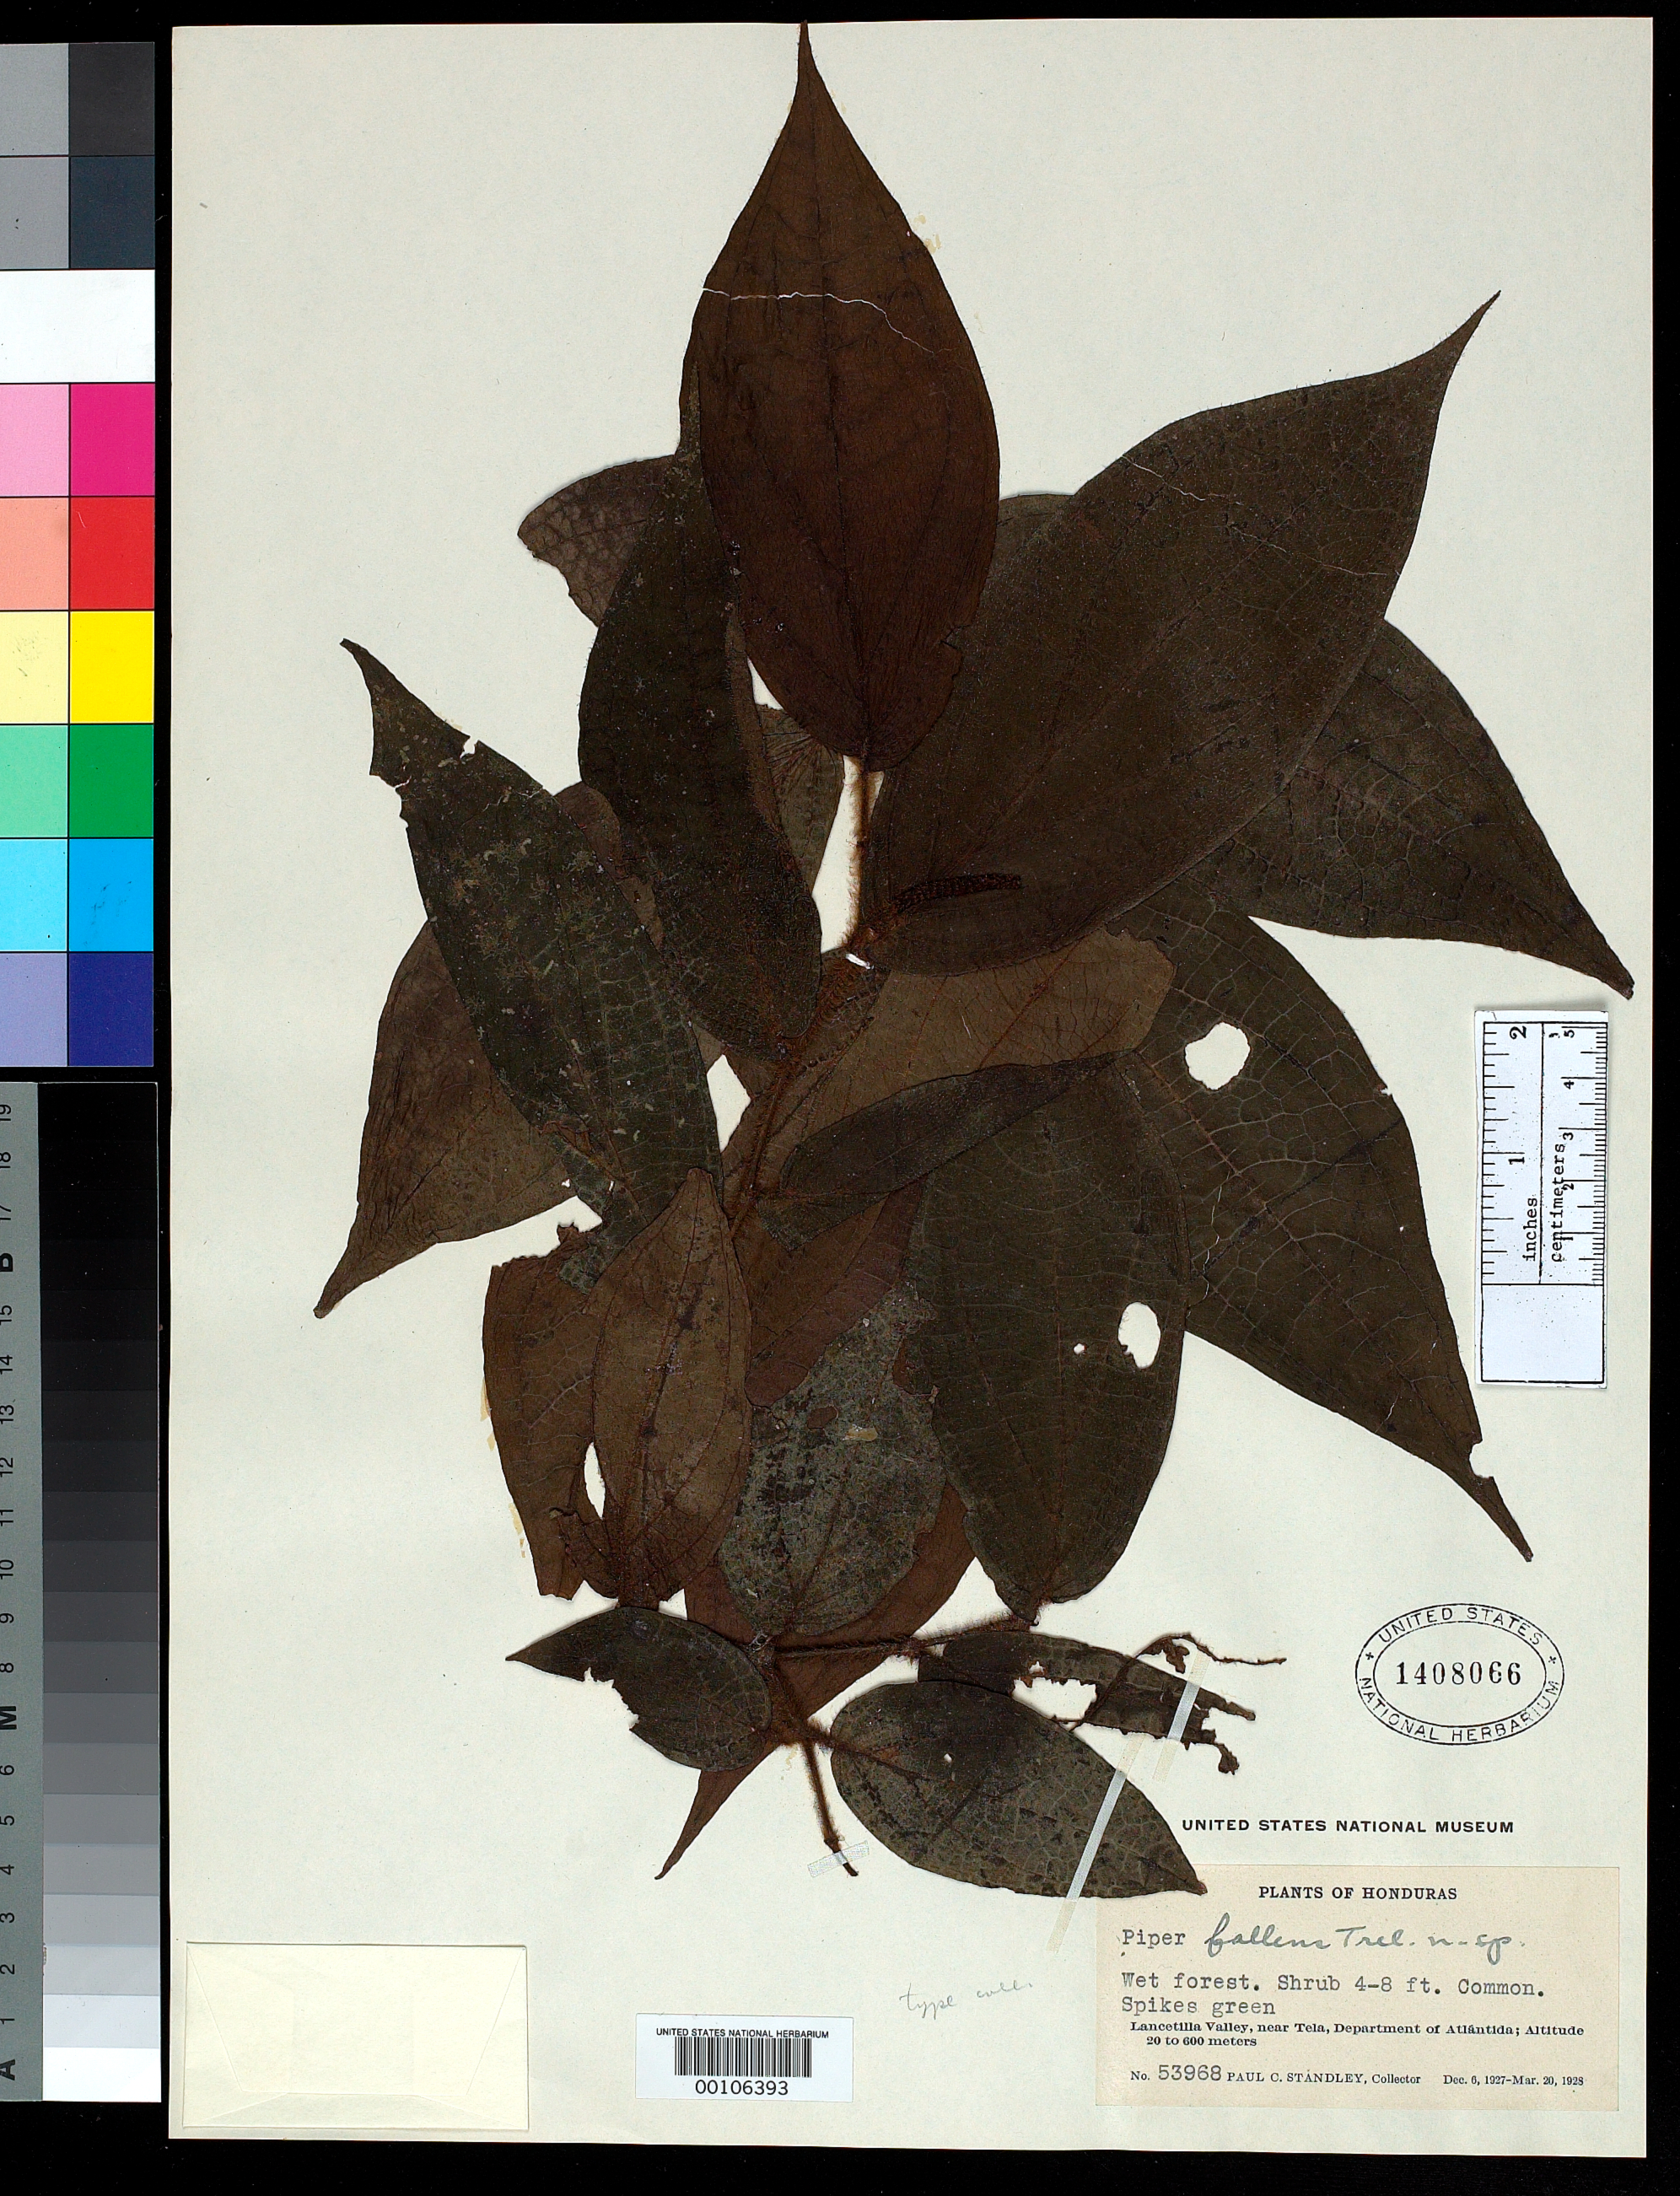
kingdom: Plantae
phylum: Tracheophyta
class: Magnoliopsida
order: Piperales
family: Piperaceae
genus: Piper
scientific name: Piper fallens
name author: Trel.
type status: Isotype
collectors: P. C. Standley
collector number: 53968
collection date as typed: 31 Dec 1927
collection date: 1927-12-31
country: Honduras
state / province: Atlántida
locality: Lancetilla Valley, near Tela.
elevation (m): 500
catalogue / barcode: US 1408066